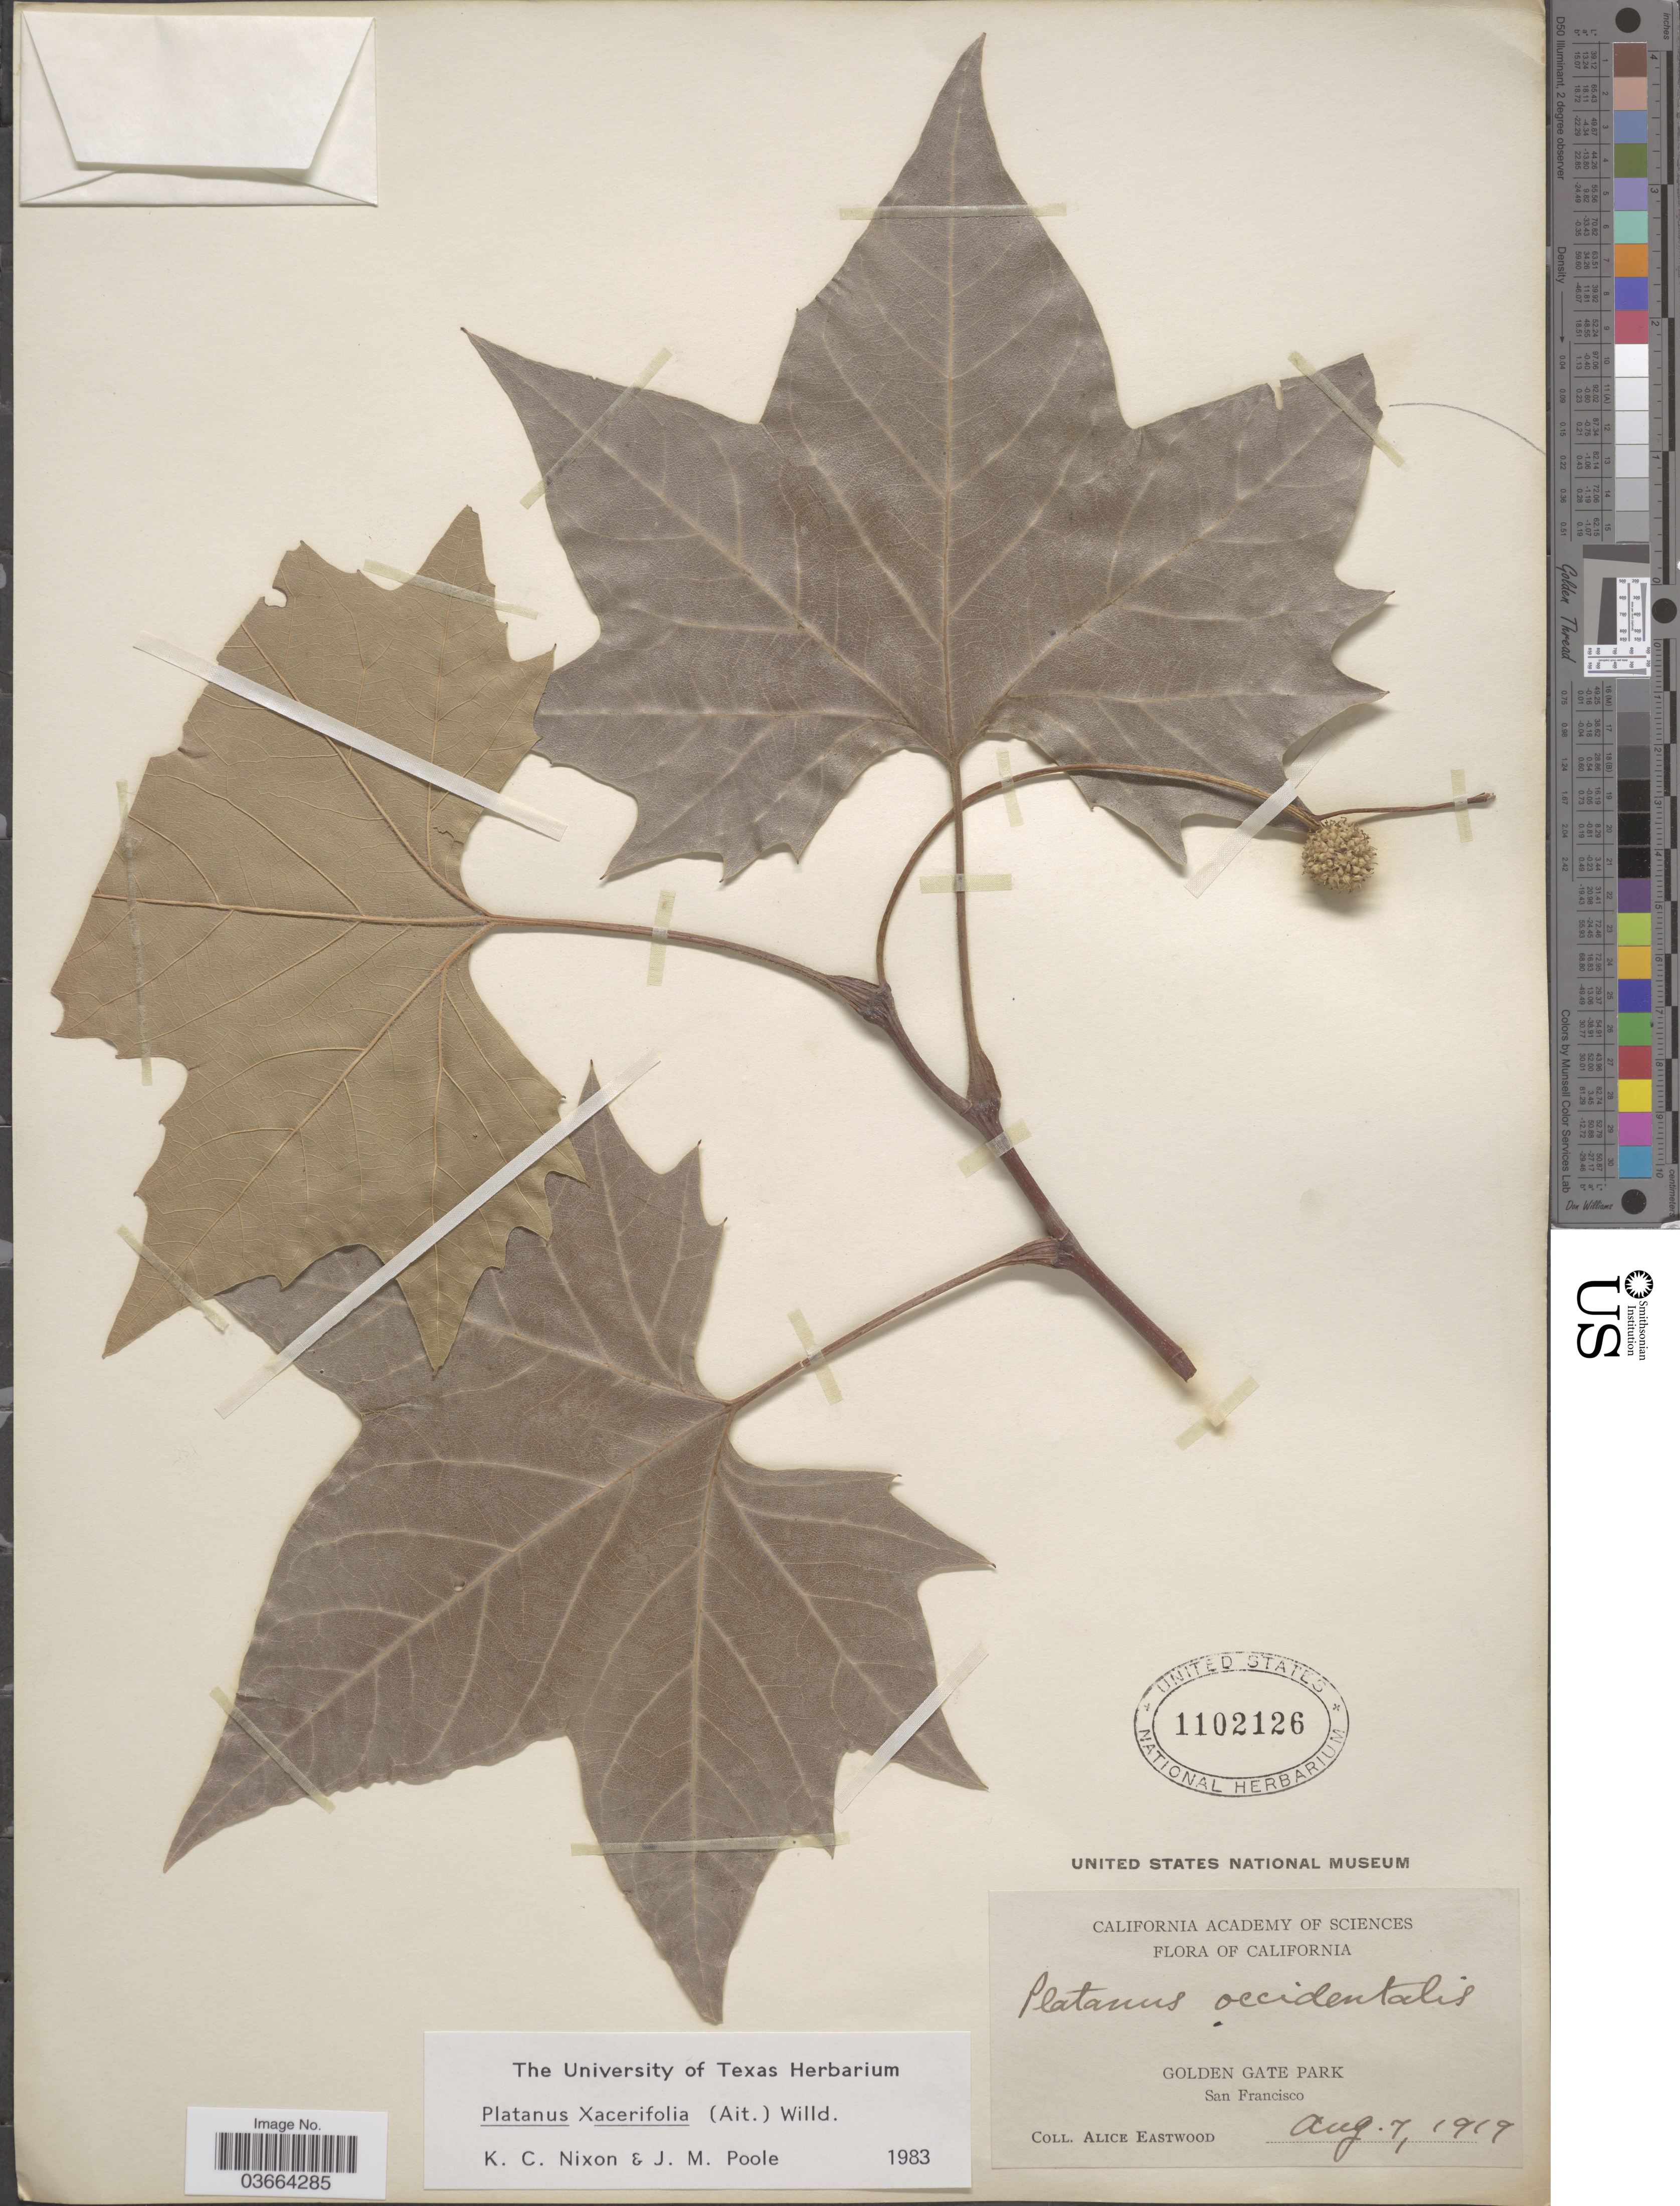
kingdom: Plantae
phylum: Tracheophyta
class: Magnoliopsida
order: Proteales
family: Platanaceae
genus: Platanus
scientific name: Platanus orientalis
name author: L.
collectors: A. Eastwood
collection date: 1919-08-07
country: United States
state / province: California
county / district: San Francisco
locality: Golden Gate Park. San Francisco.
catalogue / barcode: US 1102126